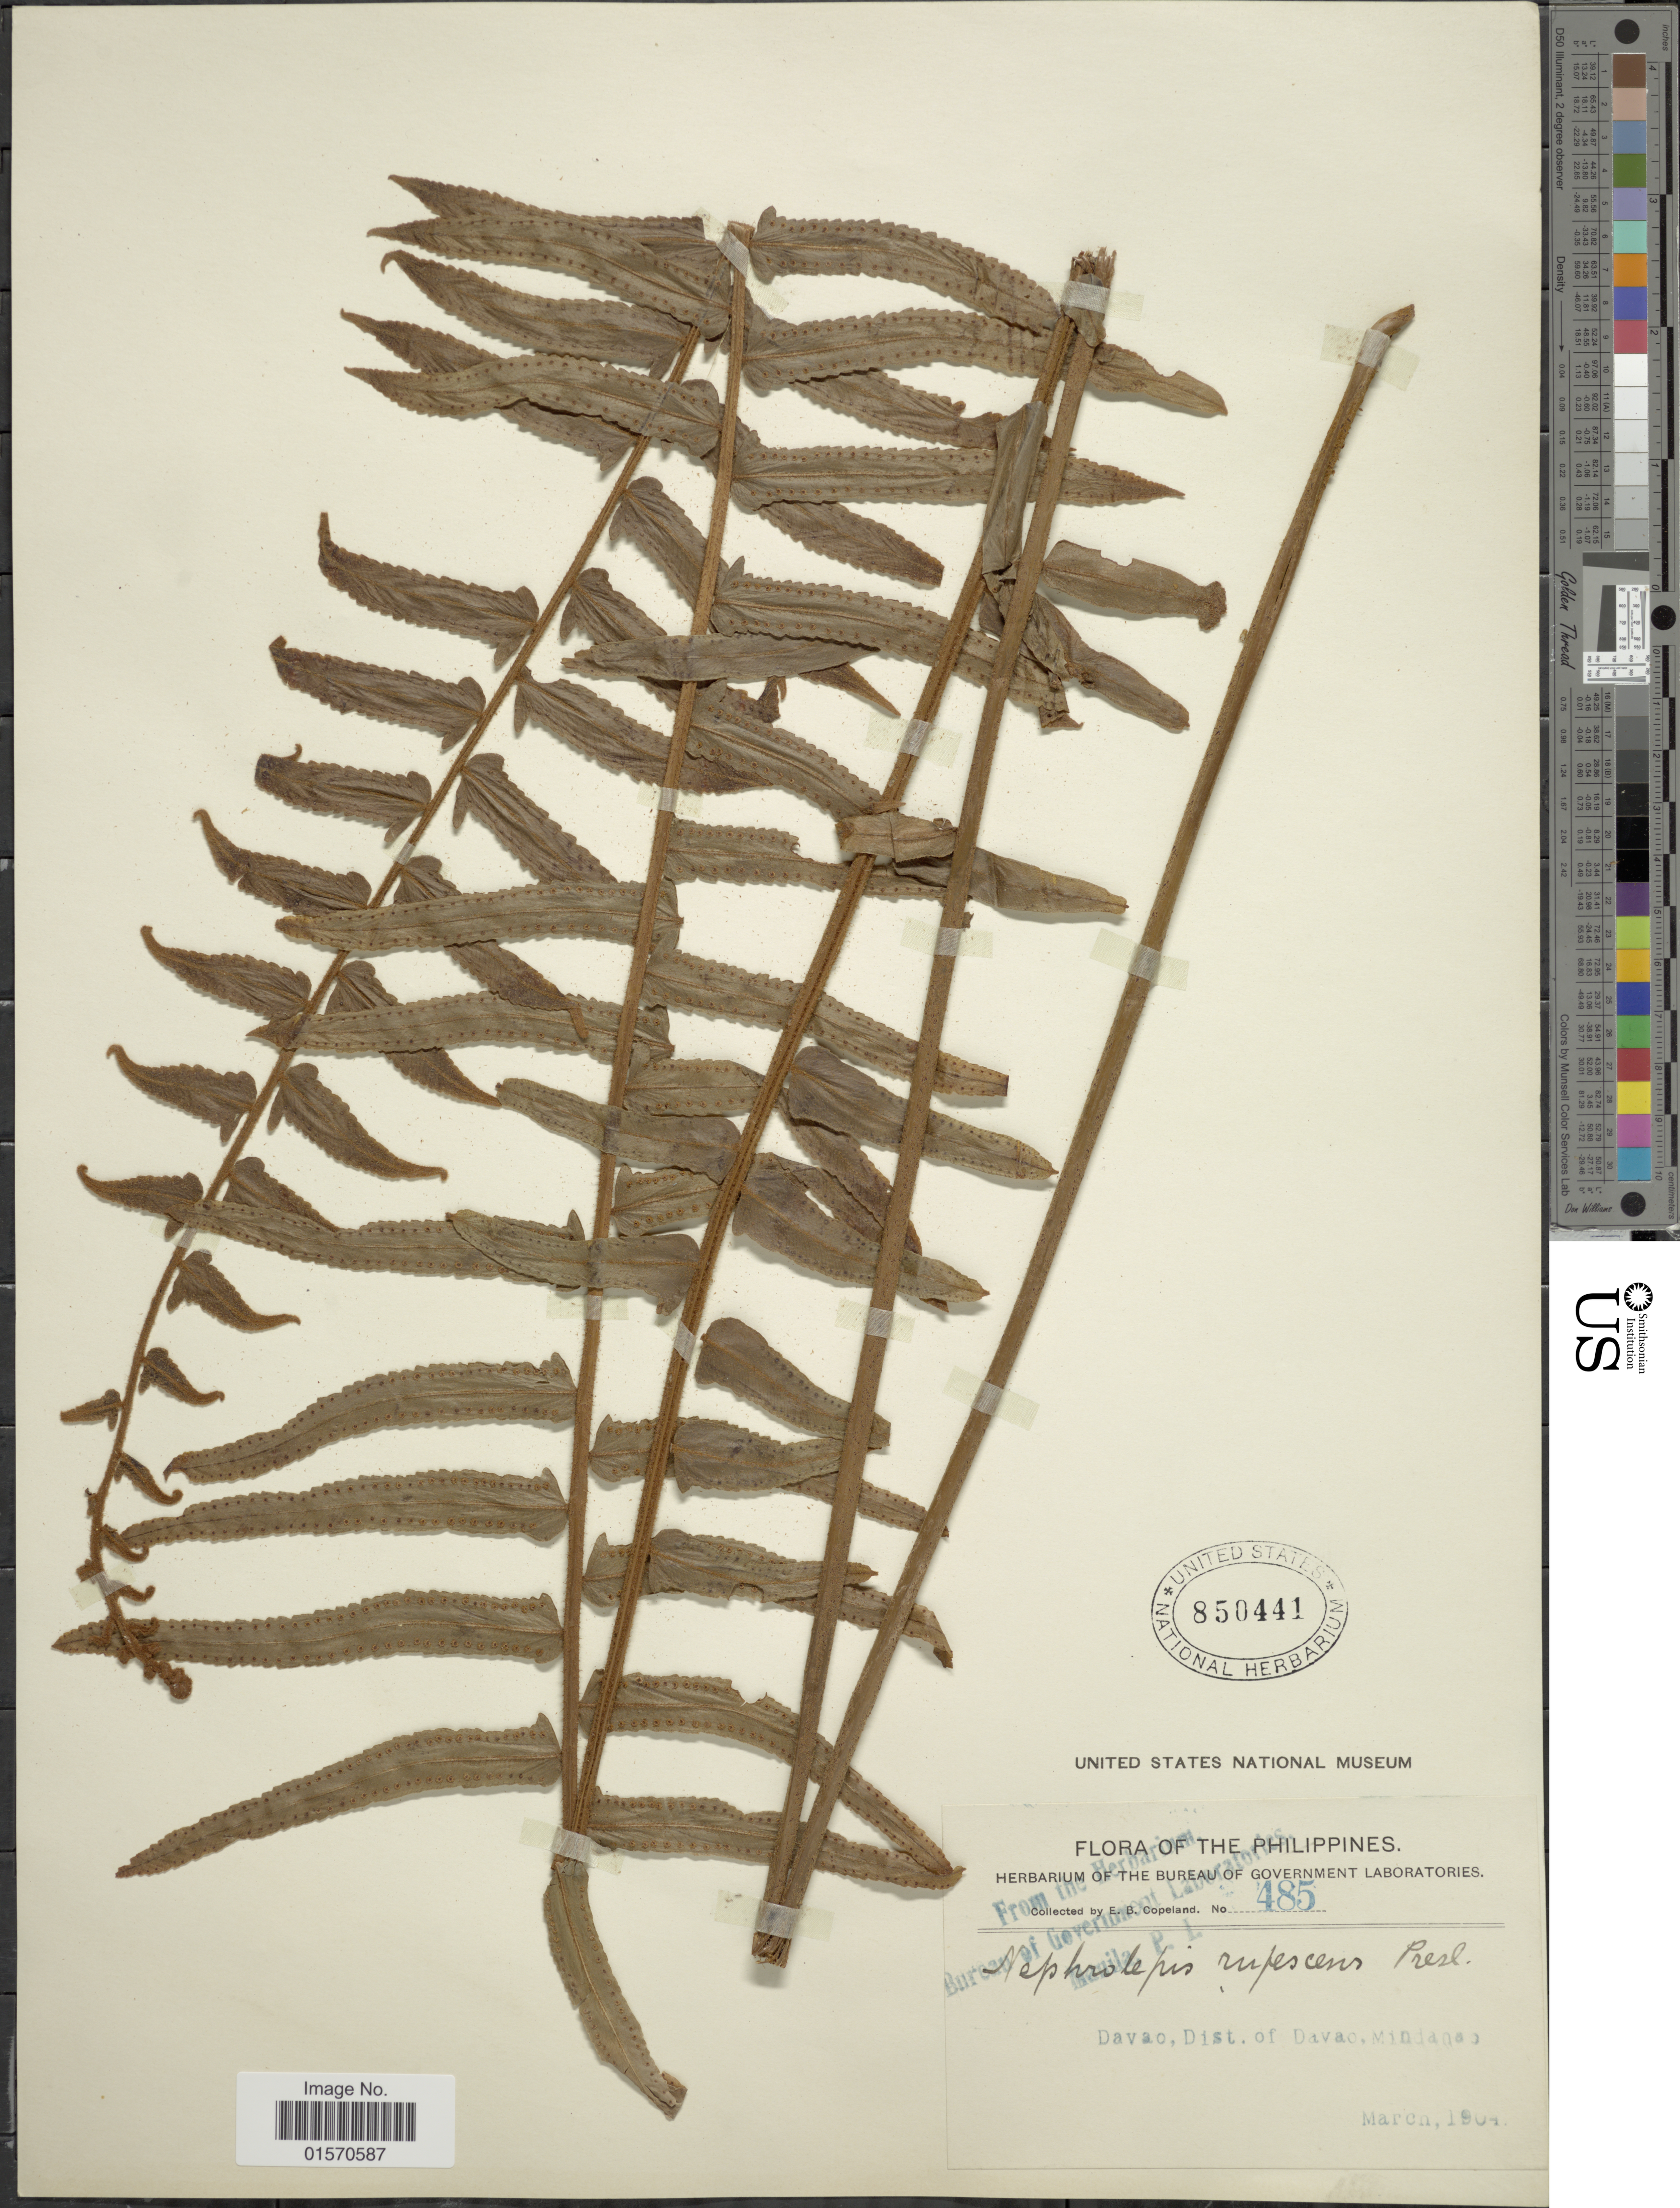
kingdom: Plantae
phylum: Tracheophyta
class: Polypodiopsida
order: Polypodiales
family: Nephrolepidaceae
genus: Nephrolepis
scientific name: Nephrolepis hirsutula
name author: (G. Forst.) C. Presl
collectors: E. B. Copeland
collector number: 389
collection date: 1904-03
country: Philippines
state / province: Davao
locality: Dist. of Davao, Mindanao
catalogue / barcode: US 850441